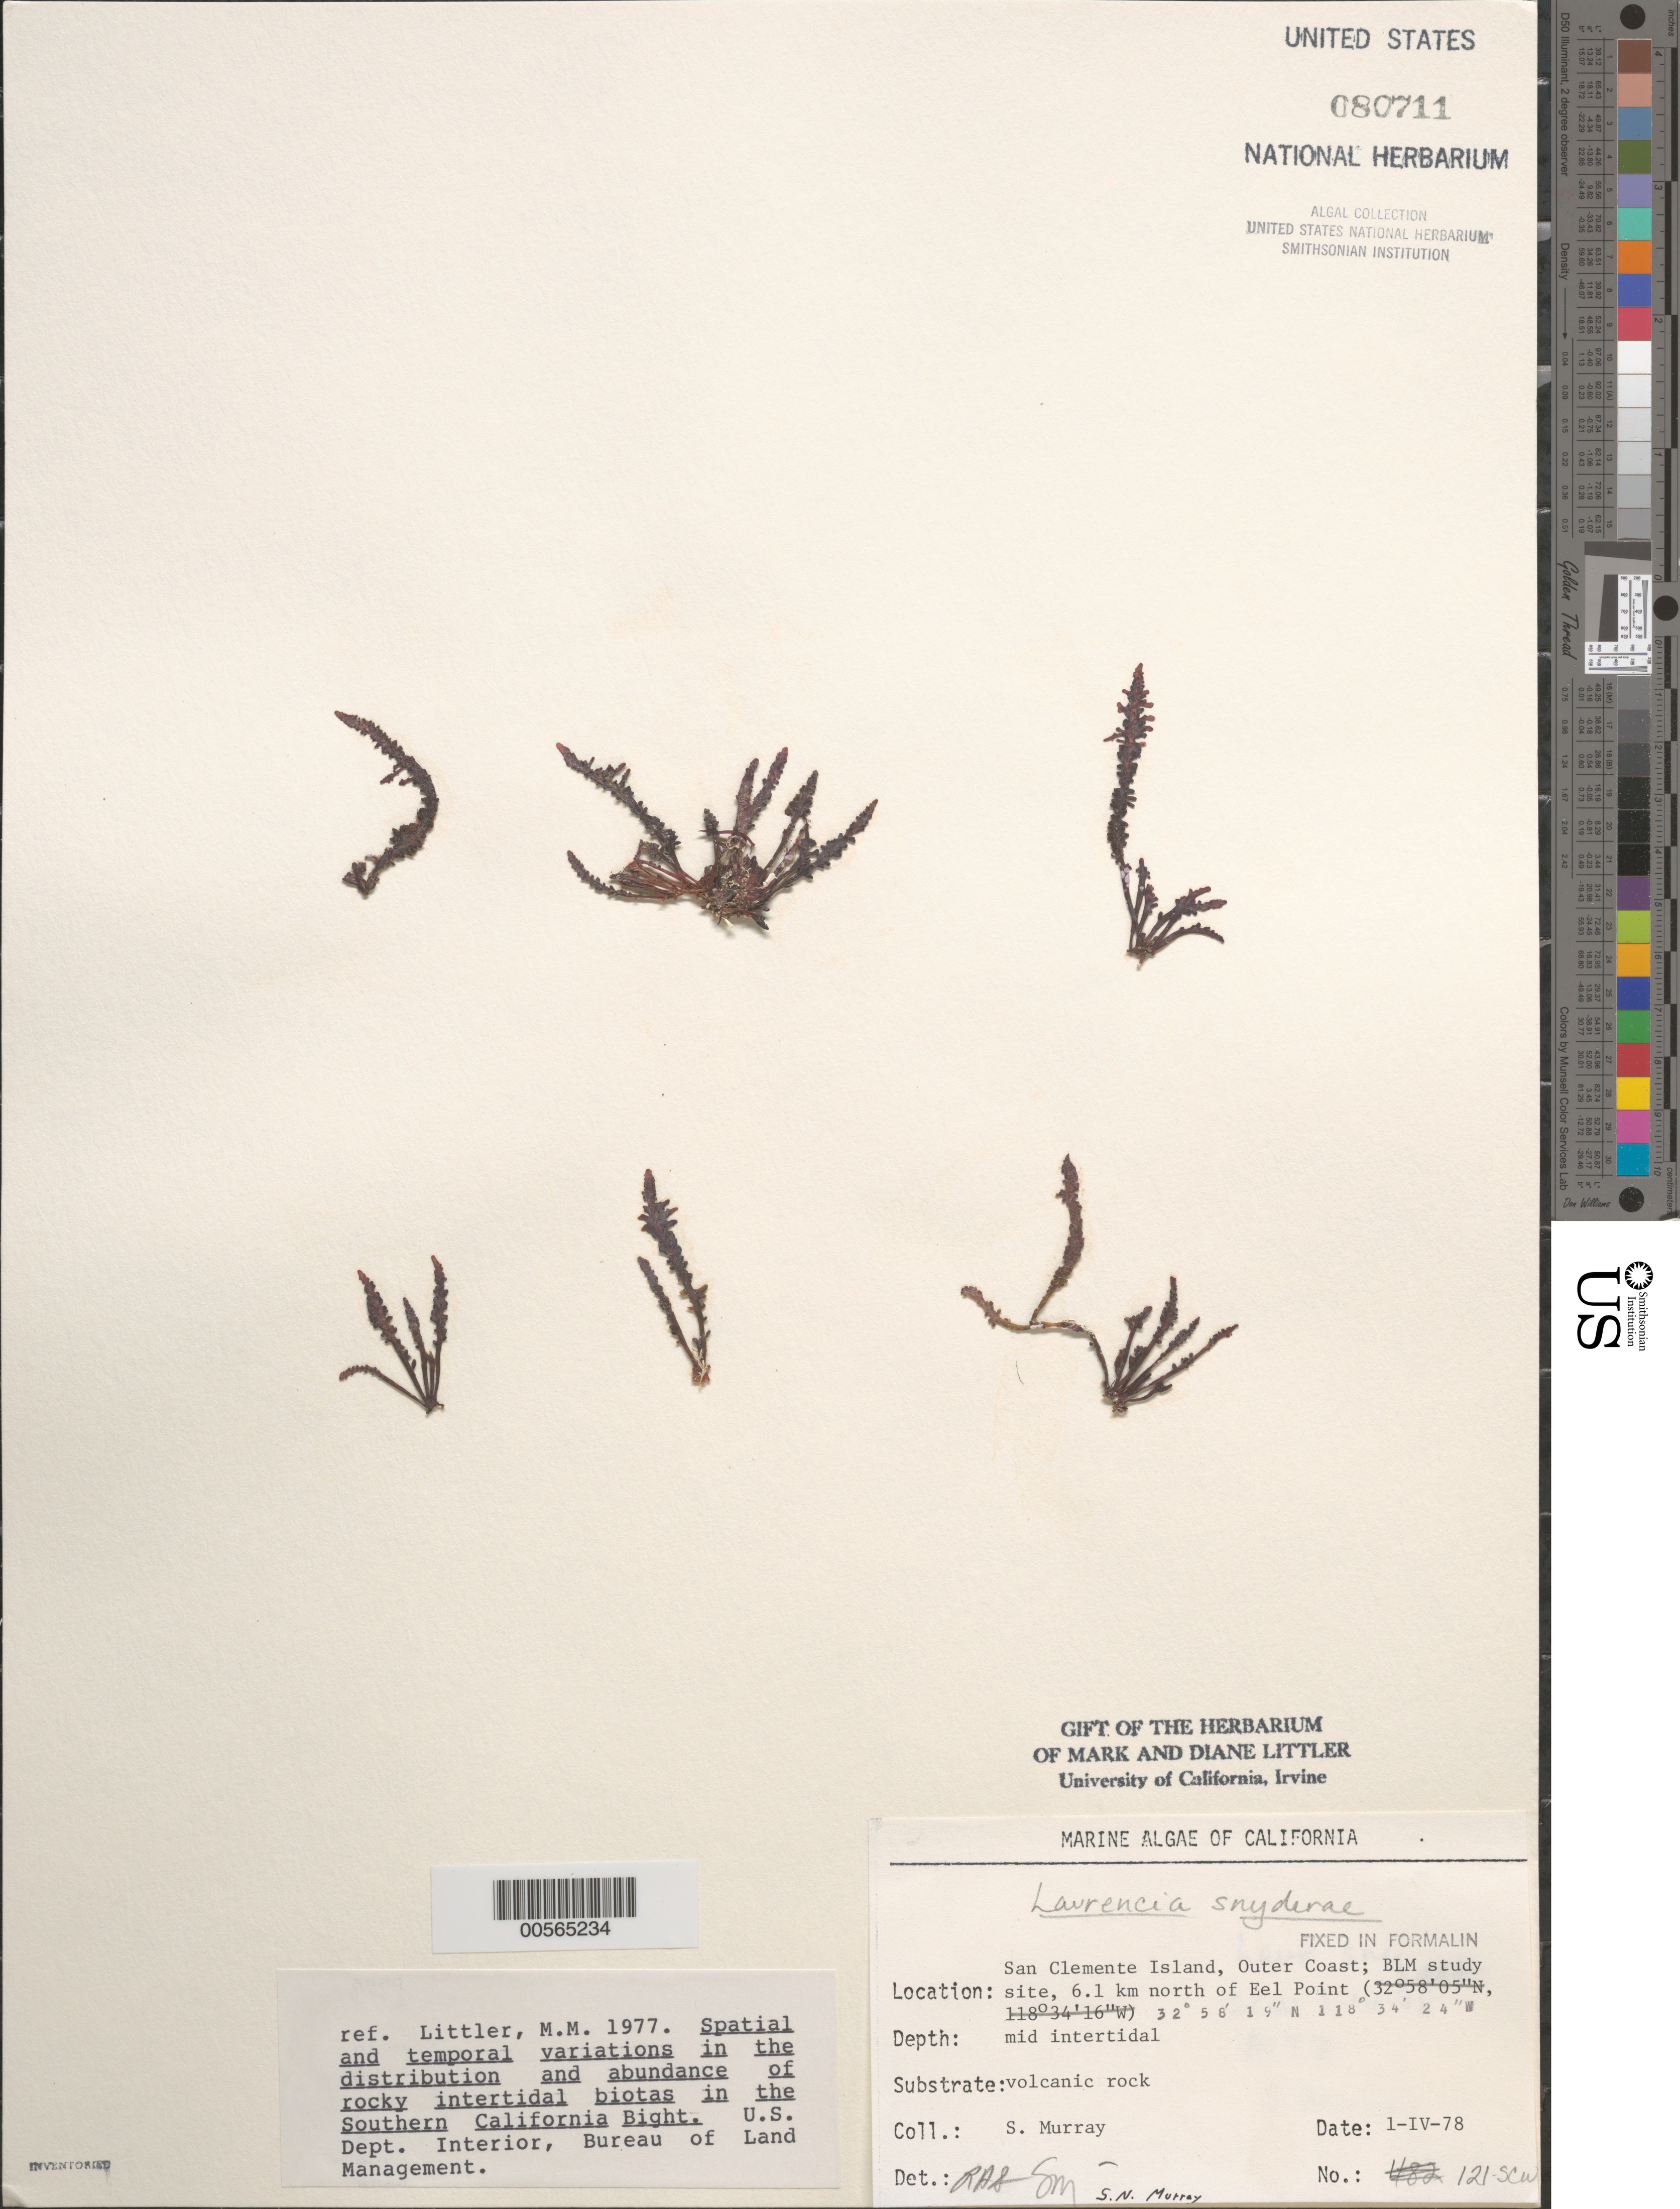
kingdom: Plantae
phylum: Rhodophyta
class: Florideophyceae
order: Ceramiales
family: Rhodomelaceae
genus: Laurencia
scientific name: Laurencia snyderae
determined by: Sims, Robert H.; Murray, S. N.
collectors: S. N. Murray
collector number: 121-scw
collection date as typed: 01 Apr 1978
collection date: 1978-04-01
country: United States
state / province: California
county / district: Los Angeles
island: San Clemente Island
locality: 6.1 km north of Eel Point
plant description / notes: BLM-SOCALBIGHT Rocky Intertidal Survey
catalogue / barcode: US 80711